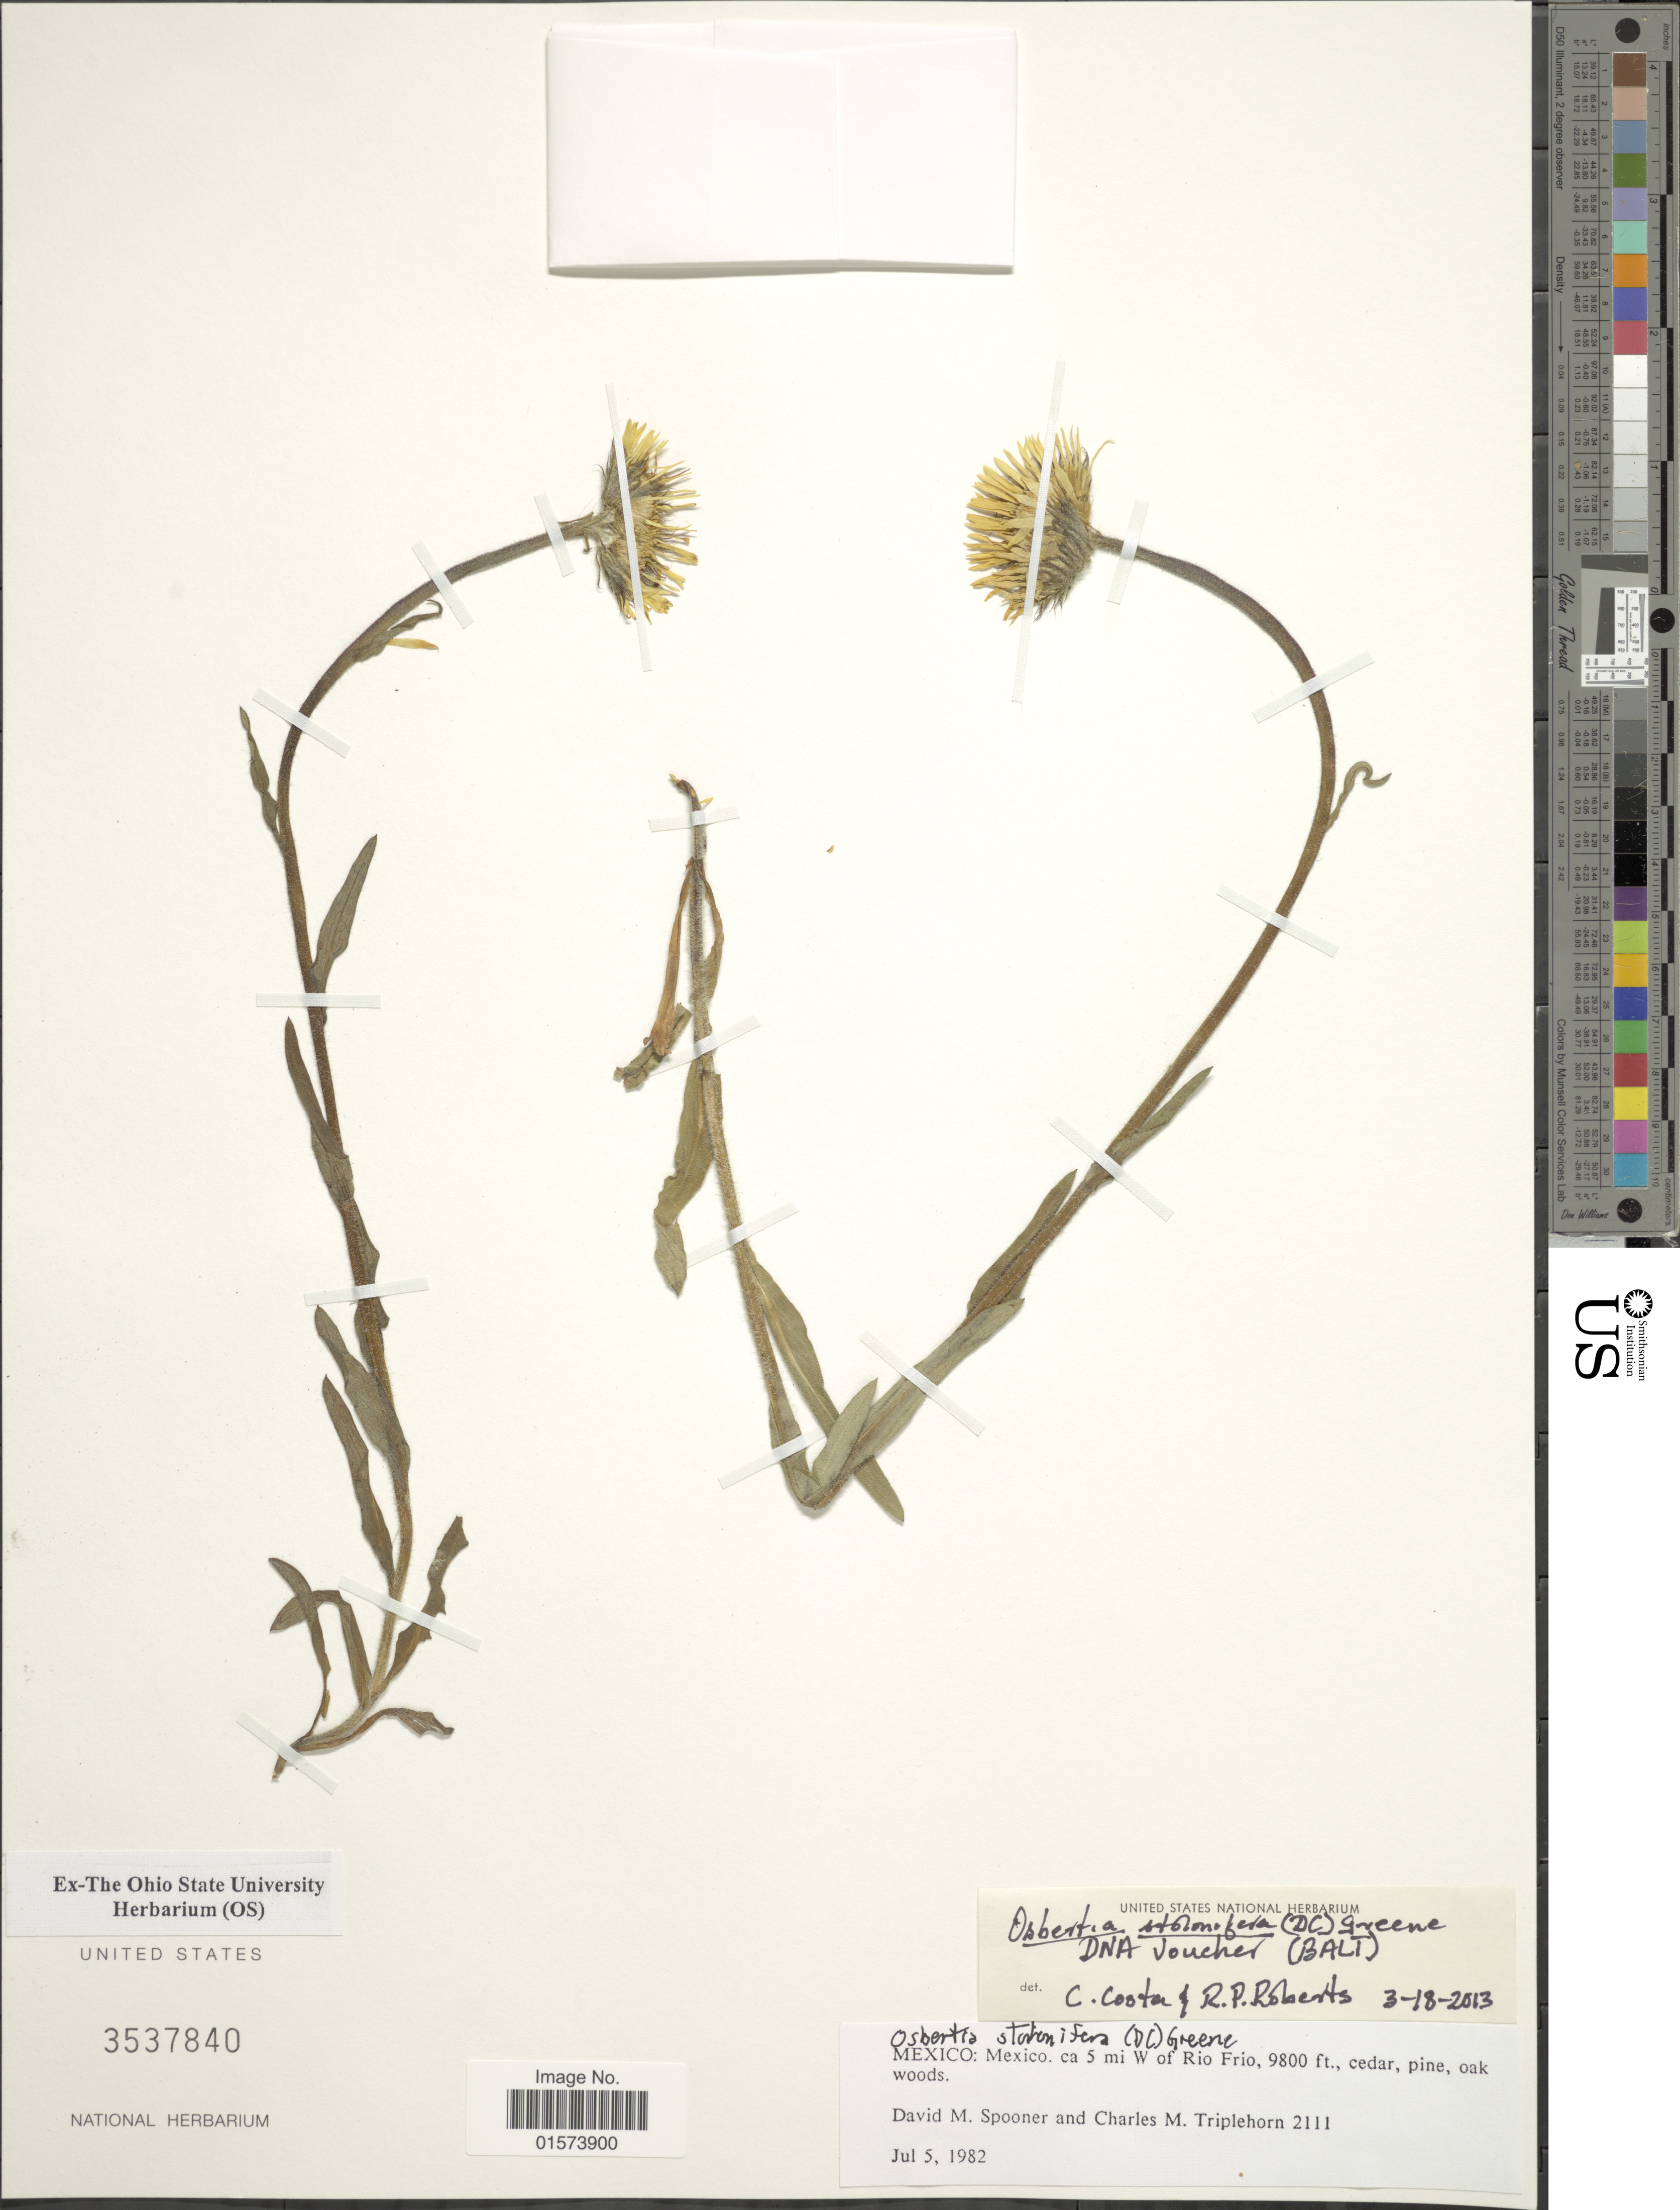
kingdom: Plantae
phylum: Tracheophyta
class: Magnoliopsida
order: Asterales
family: Asteraceae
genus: Osbertia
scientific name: Osbertia stolonifera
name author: (DC.) Greene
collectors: D. Spooner & Triplehorn, C.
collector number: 2111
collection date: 1982-07-05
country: Mexico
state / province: México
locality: Ca. 5 mi W of Rio Frio, cedar, pine, oak woods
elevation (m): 2987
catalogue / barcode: US 3537840